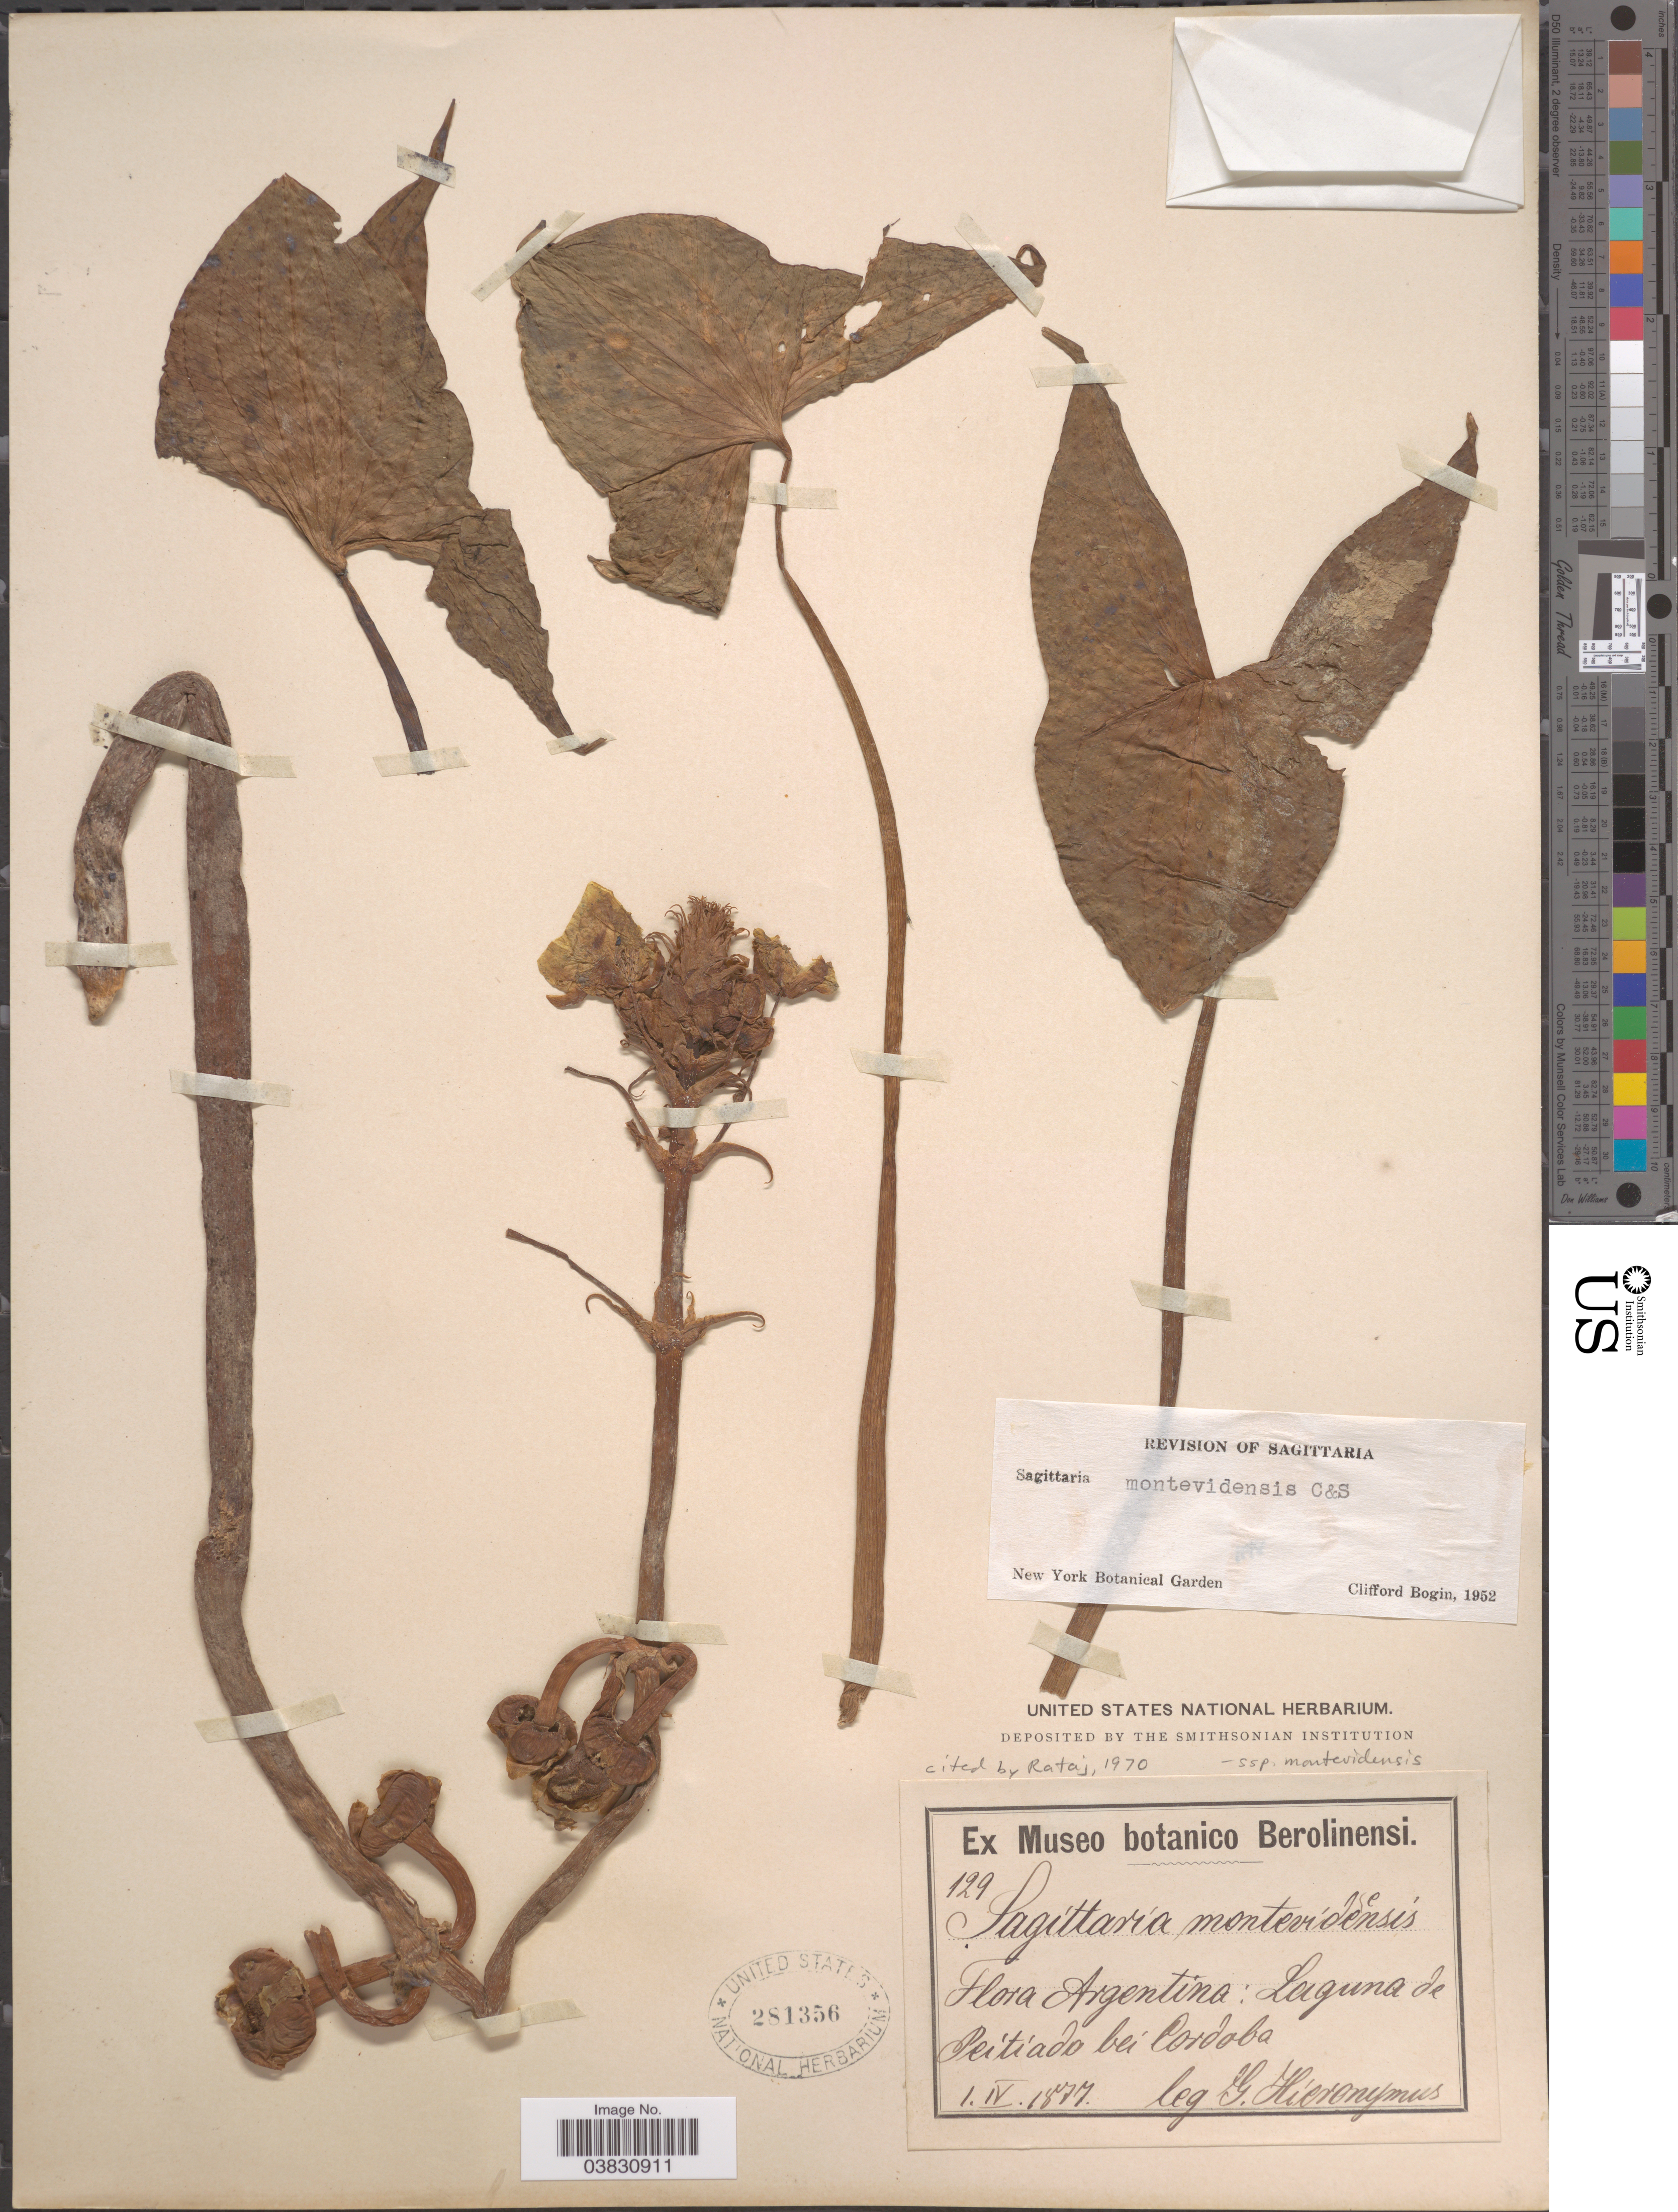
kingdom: Plantae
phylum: Tracheophyta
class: Liliopsida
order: Alismatales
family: Alismataceae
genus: Sagittaria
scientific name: Sagittaria montevidensis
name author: Cham. & Schltdl.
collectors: G. H. Hieronymus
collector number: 129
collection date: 1877-04-01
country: Argentina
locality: Laguna de Peitiado bei Cordaba.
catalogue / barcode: US 281356